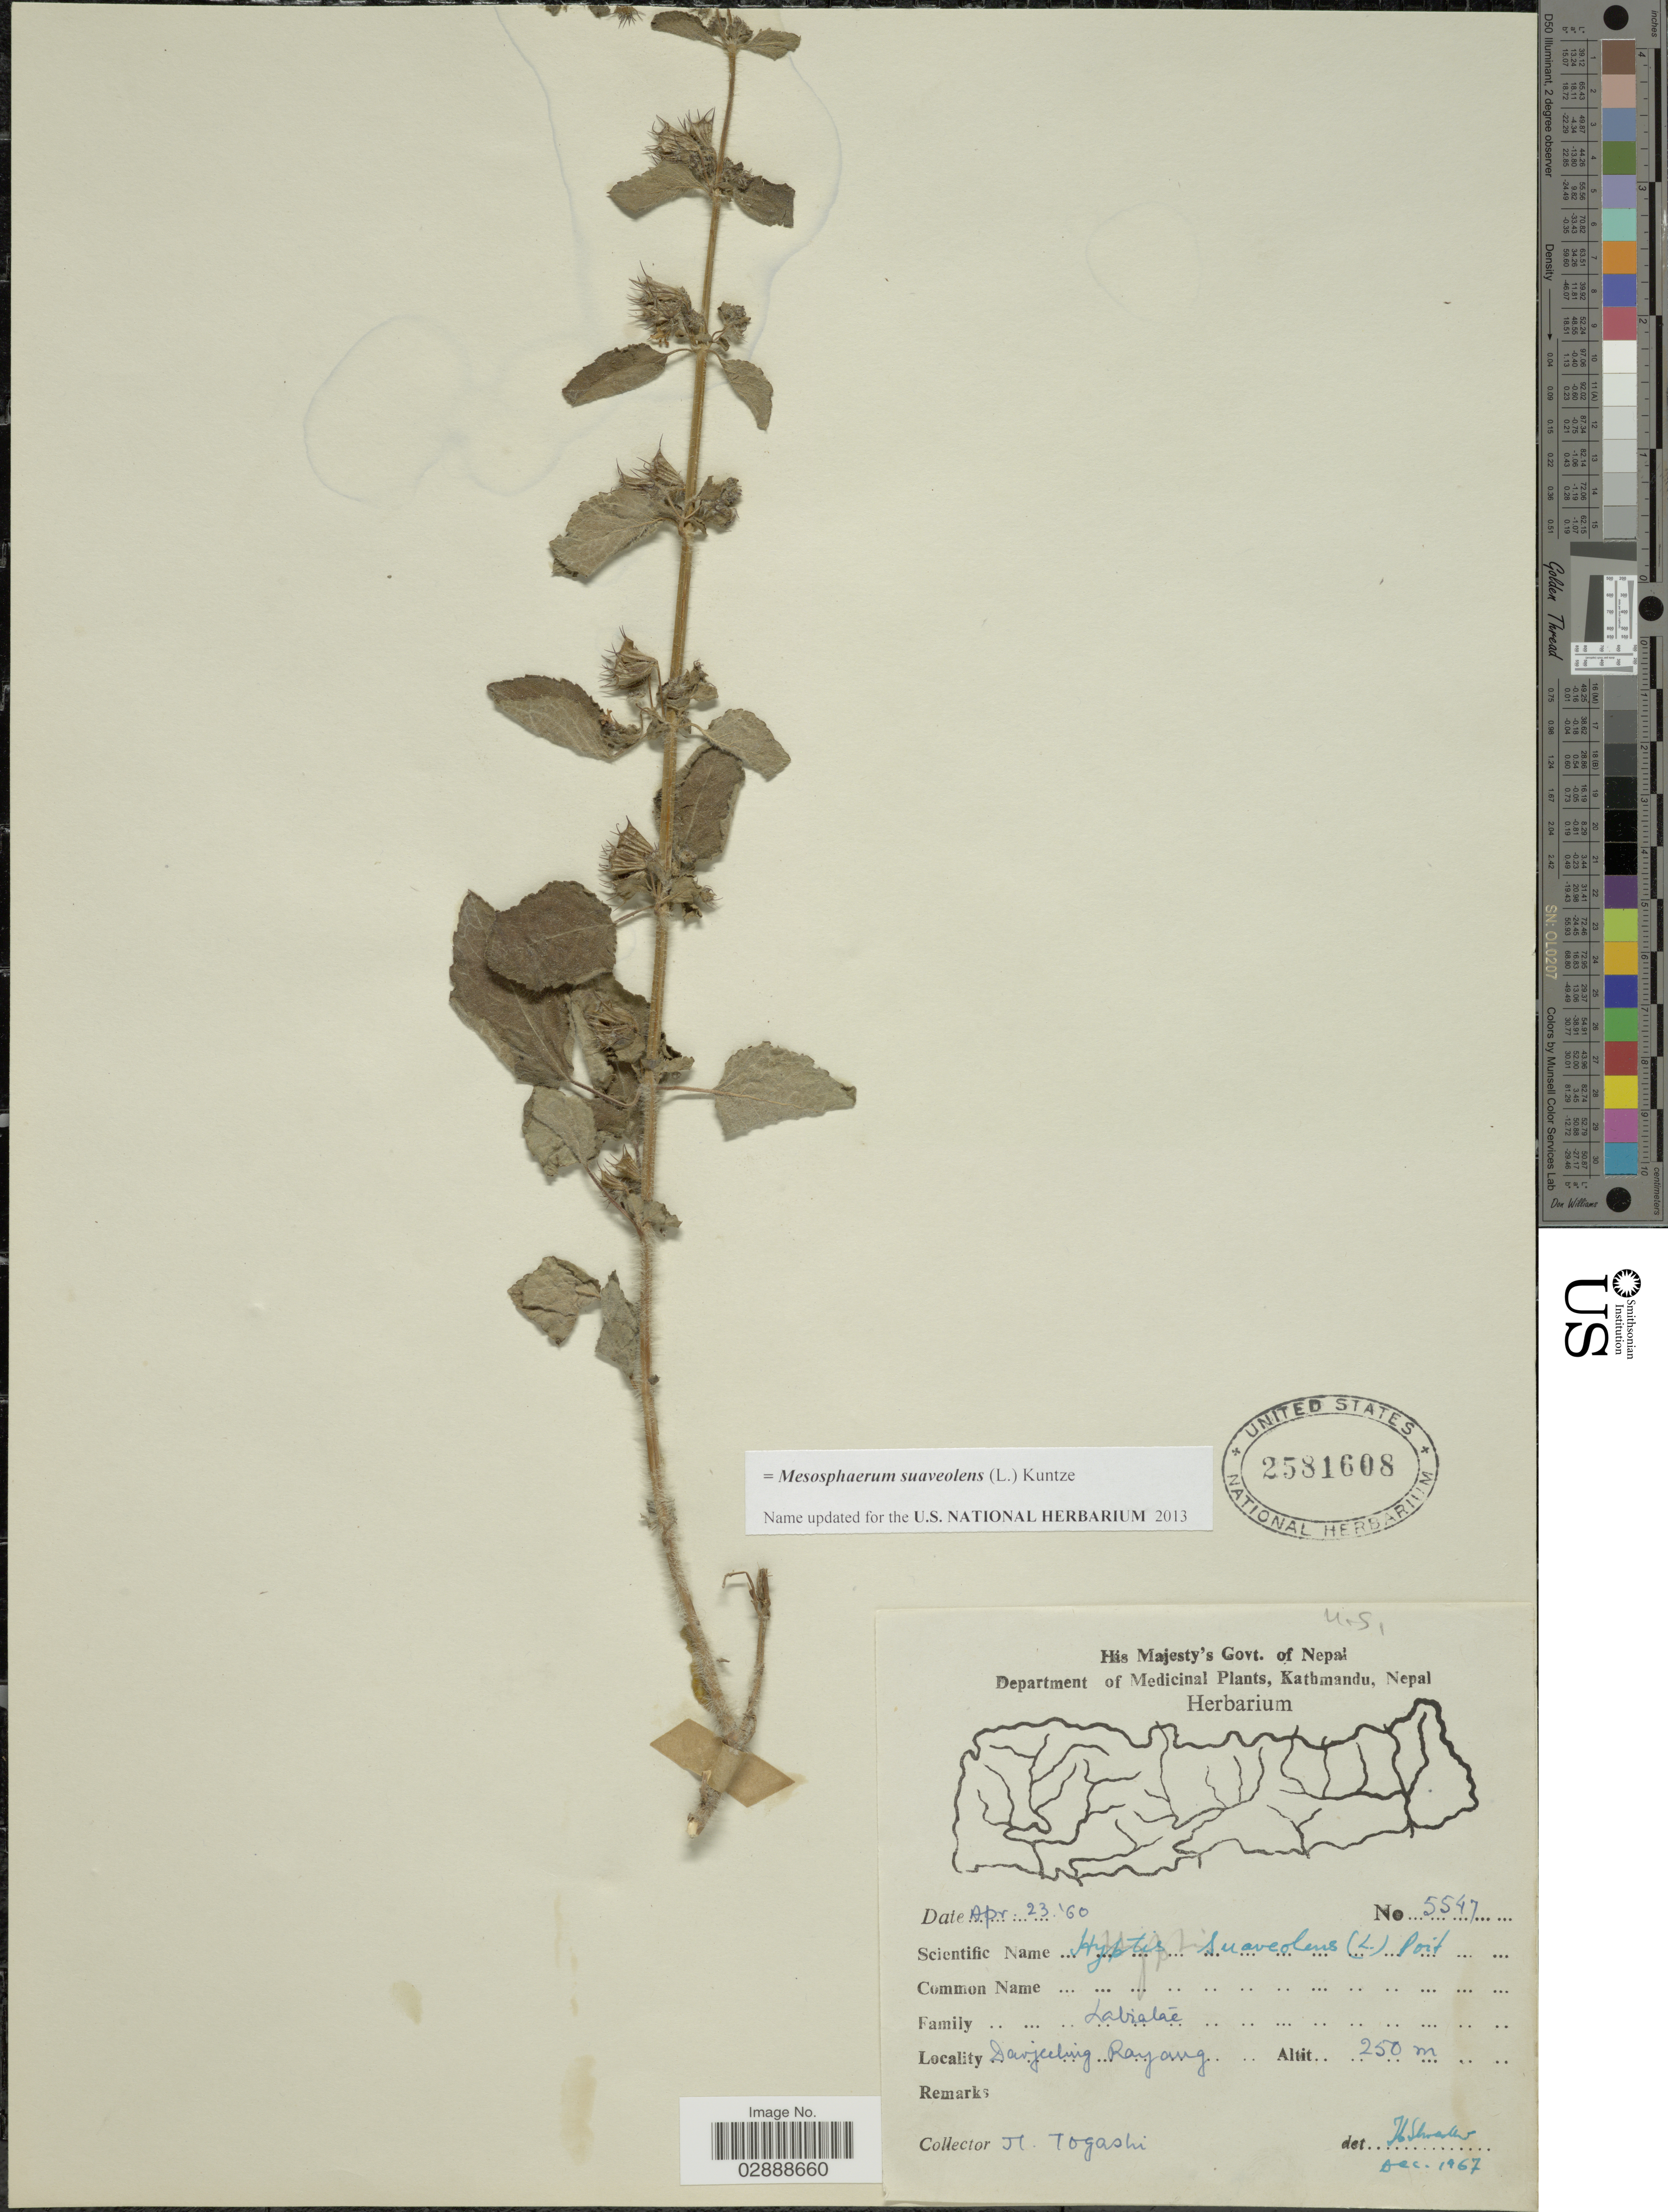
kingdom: Plantae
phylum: Tracheophyta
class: Magnoliopsida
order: Lamiales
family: Lamiaceae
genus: Mesosphaerum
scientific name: Mesosphaerum suaveolens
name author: (L.) Kuntze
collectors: M. Togashi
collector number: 5547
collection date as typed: Transcribed d/m/y: 23/4/60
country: Nepal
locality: Darjeeling, Rayang.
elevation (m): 250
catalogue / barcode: US 2581608